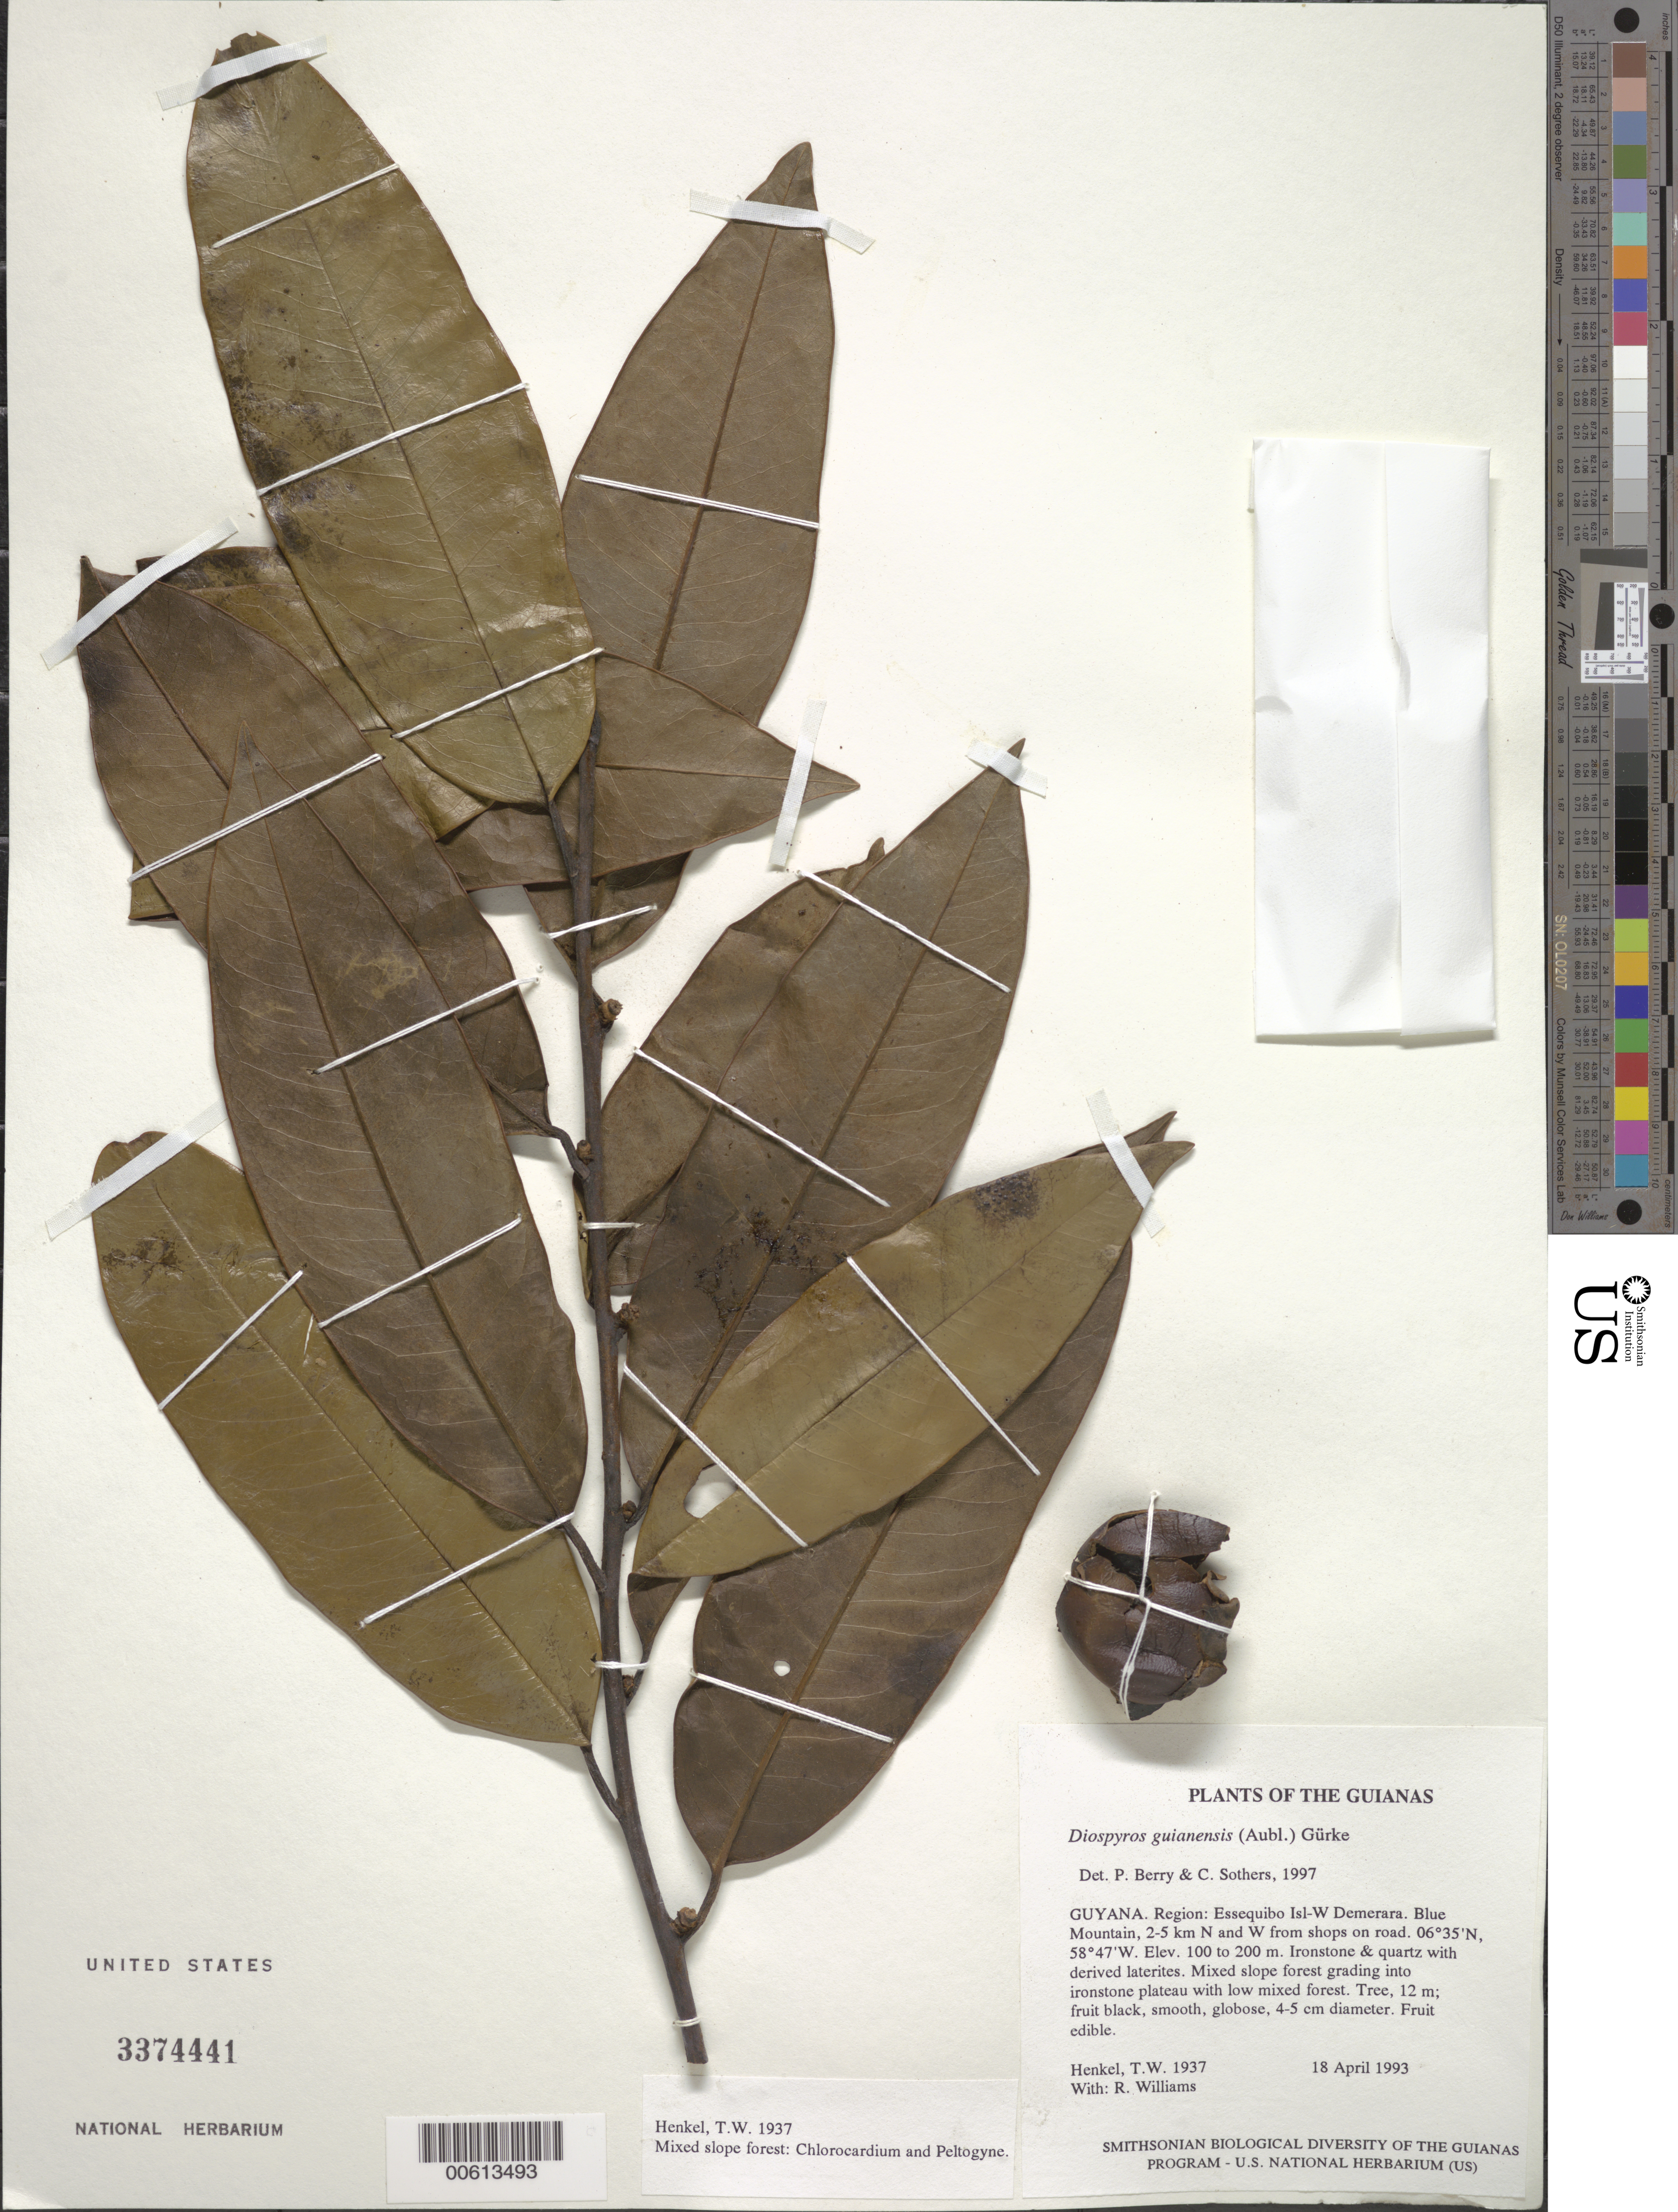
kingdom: Plantae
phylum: Tracheophyta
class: Magnoliopsida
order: Ericales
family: Ebenaceae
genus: Diospyros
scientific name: Diospyros guianensis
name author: (Aubl.) Gürke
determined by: Berry, P. E.; Sothers, C. A.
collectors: T. Henkel & R. Williams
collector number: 1937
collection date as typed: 18 April 1993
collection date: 1993-04-18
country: Guyana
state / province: Essequibo Isl-W. Demerara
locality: Blue Mountain, 2-5 km N and W from shops on road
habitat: Ironstone & quartz with derived laterites. Mixed slope forest grading into ironstone plateau with low mixed forest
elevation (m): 100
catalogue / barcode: US 3374441